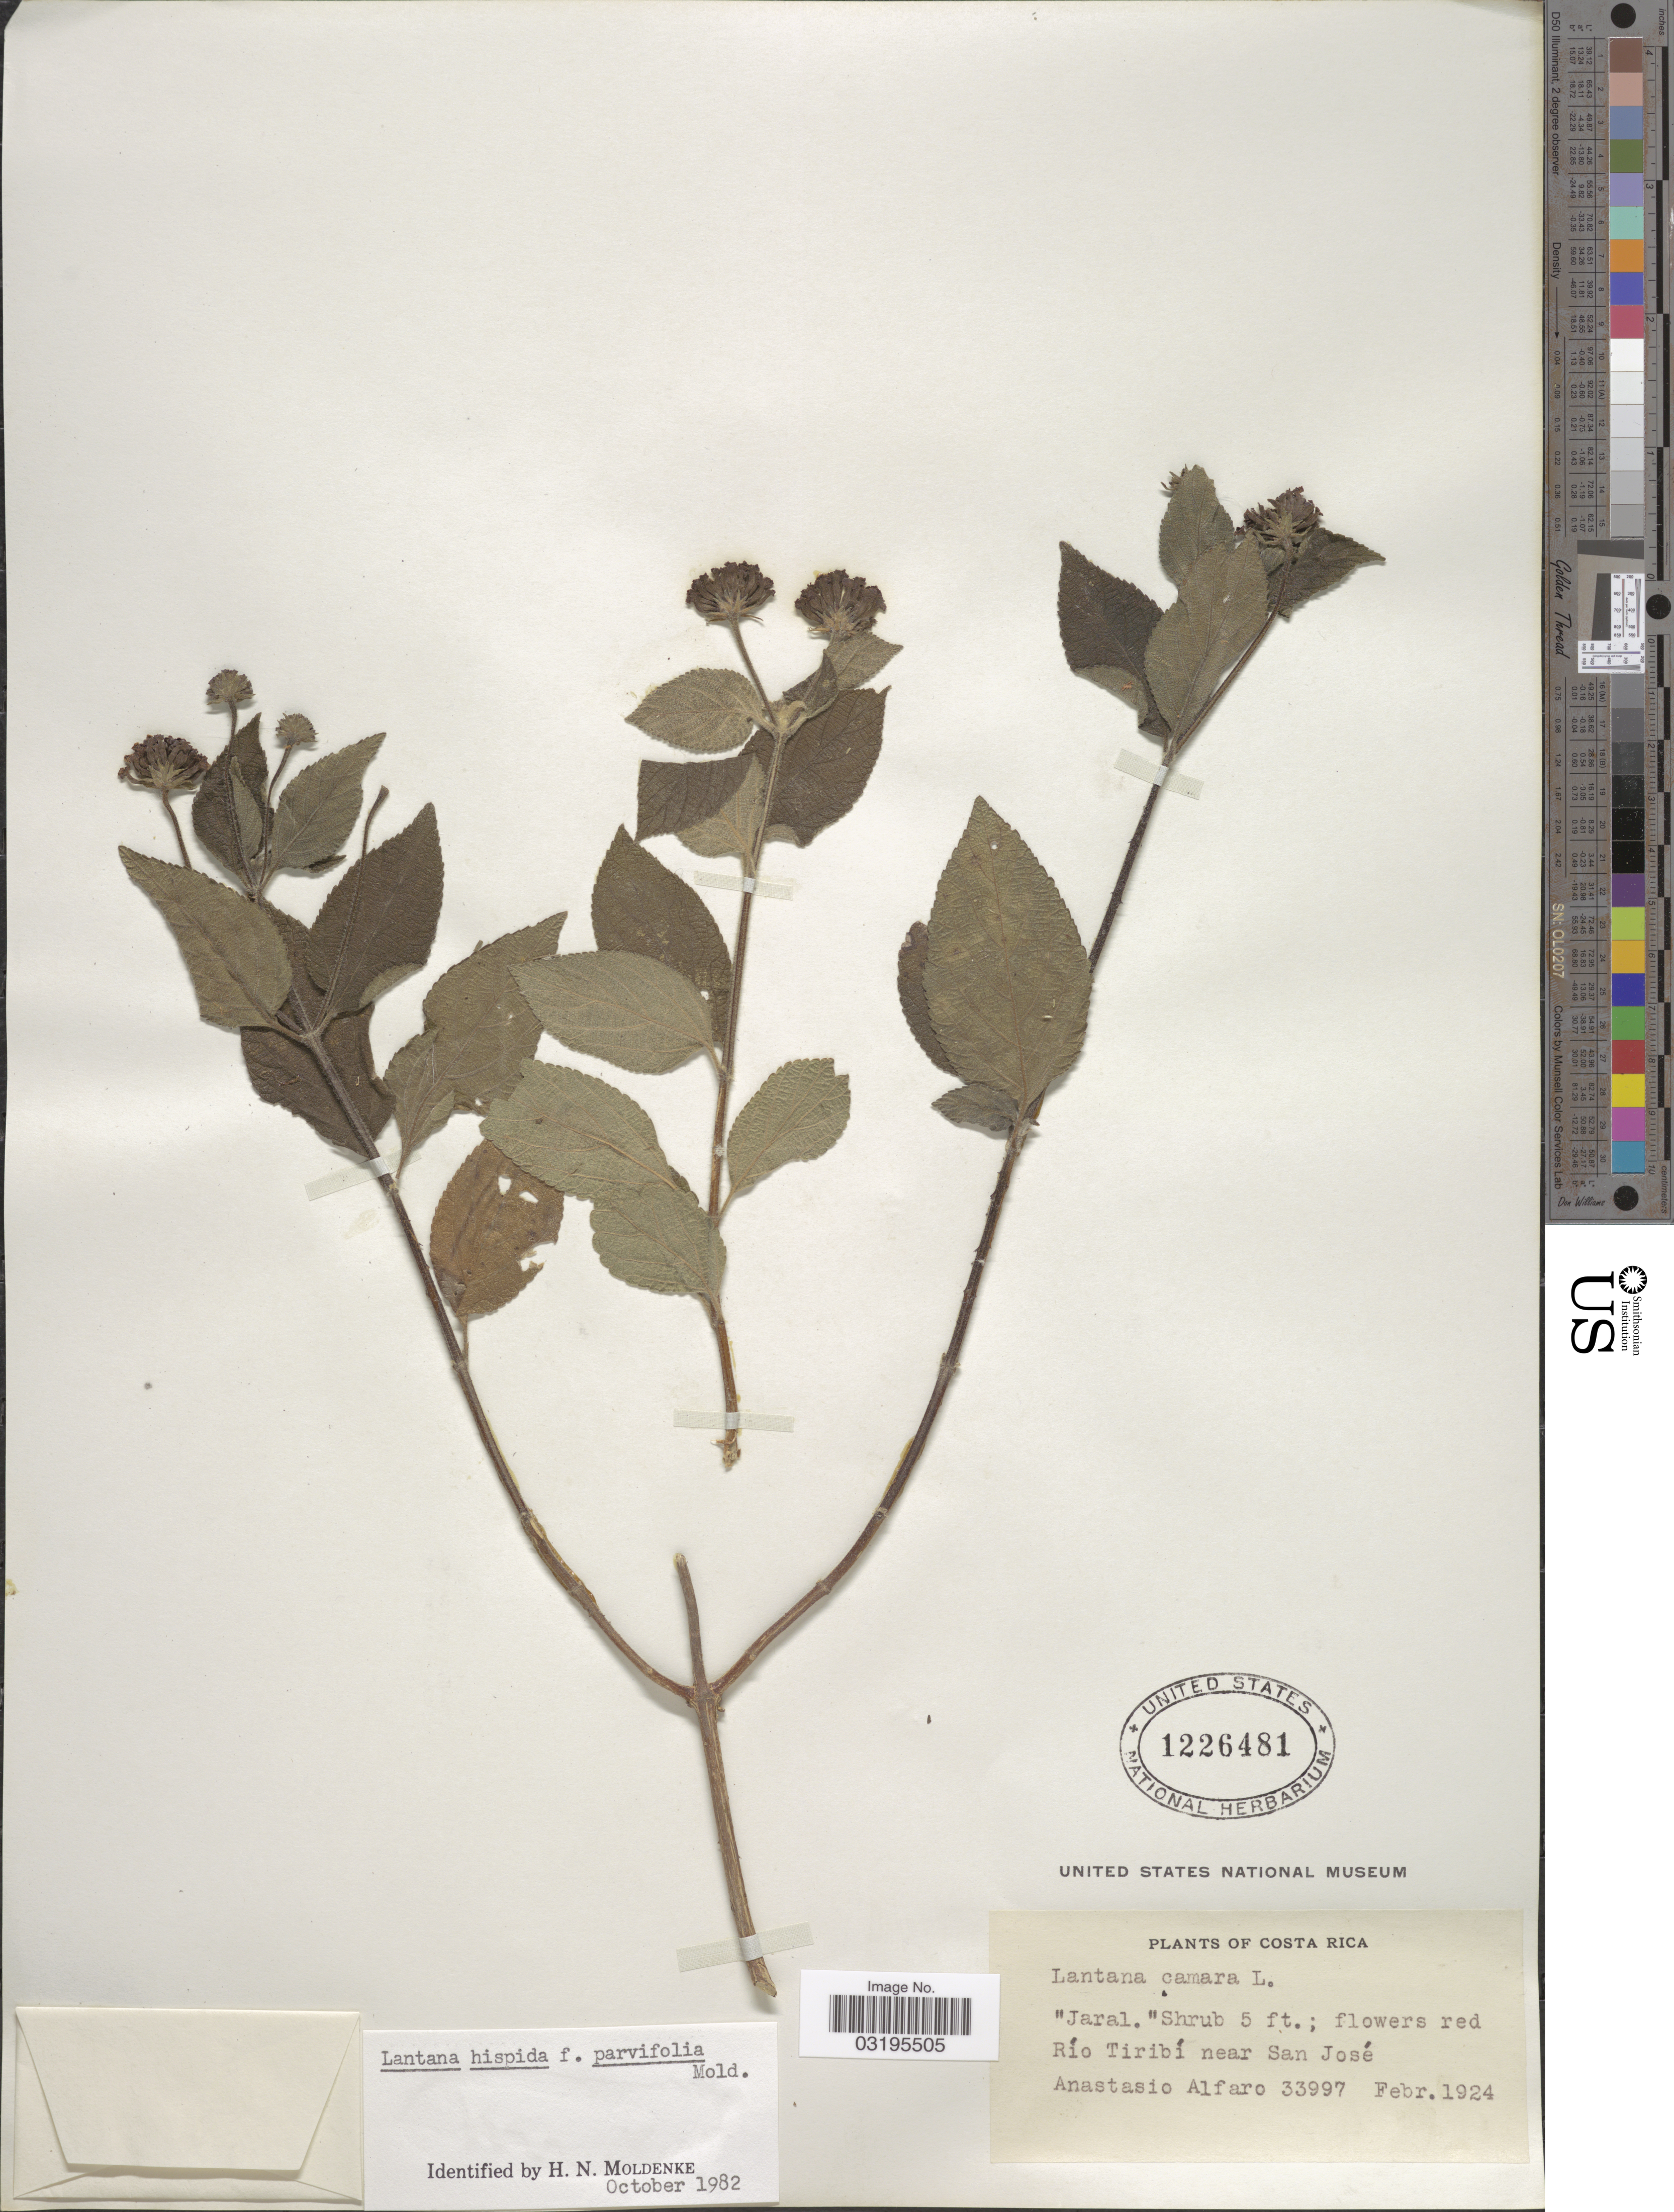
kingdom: Plantae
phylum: Tracheophyta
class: Magnoliopsida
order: Lamiales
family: Verbenaceae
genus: Lantana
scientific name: Lantana hispida f. parvifolia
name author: Kunth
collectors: A. Alfaro Gonzalez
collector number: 33997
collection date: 1924-02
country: Costa Rica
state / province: San José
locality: Río Tiribí near San José.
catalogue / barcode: US 1226481